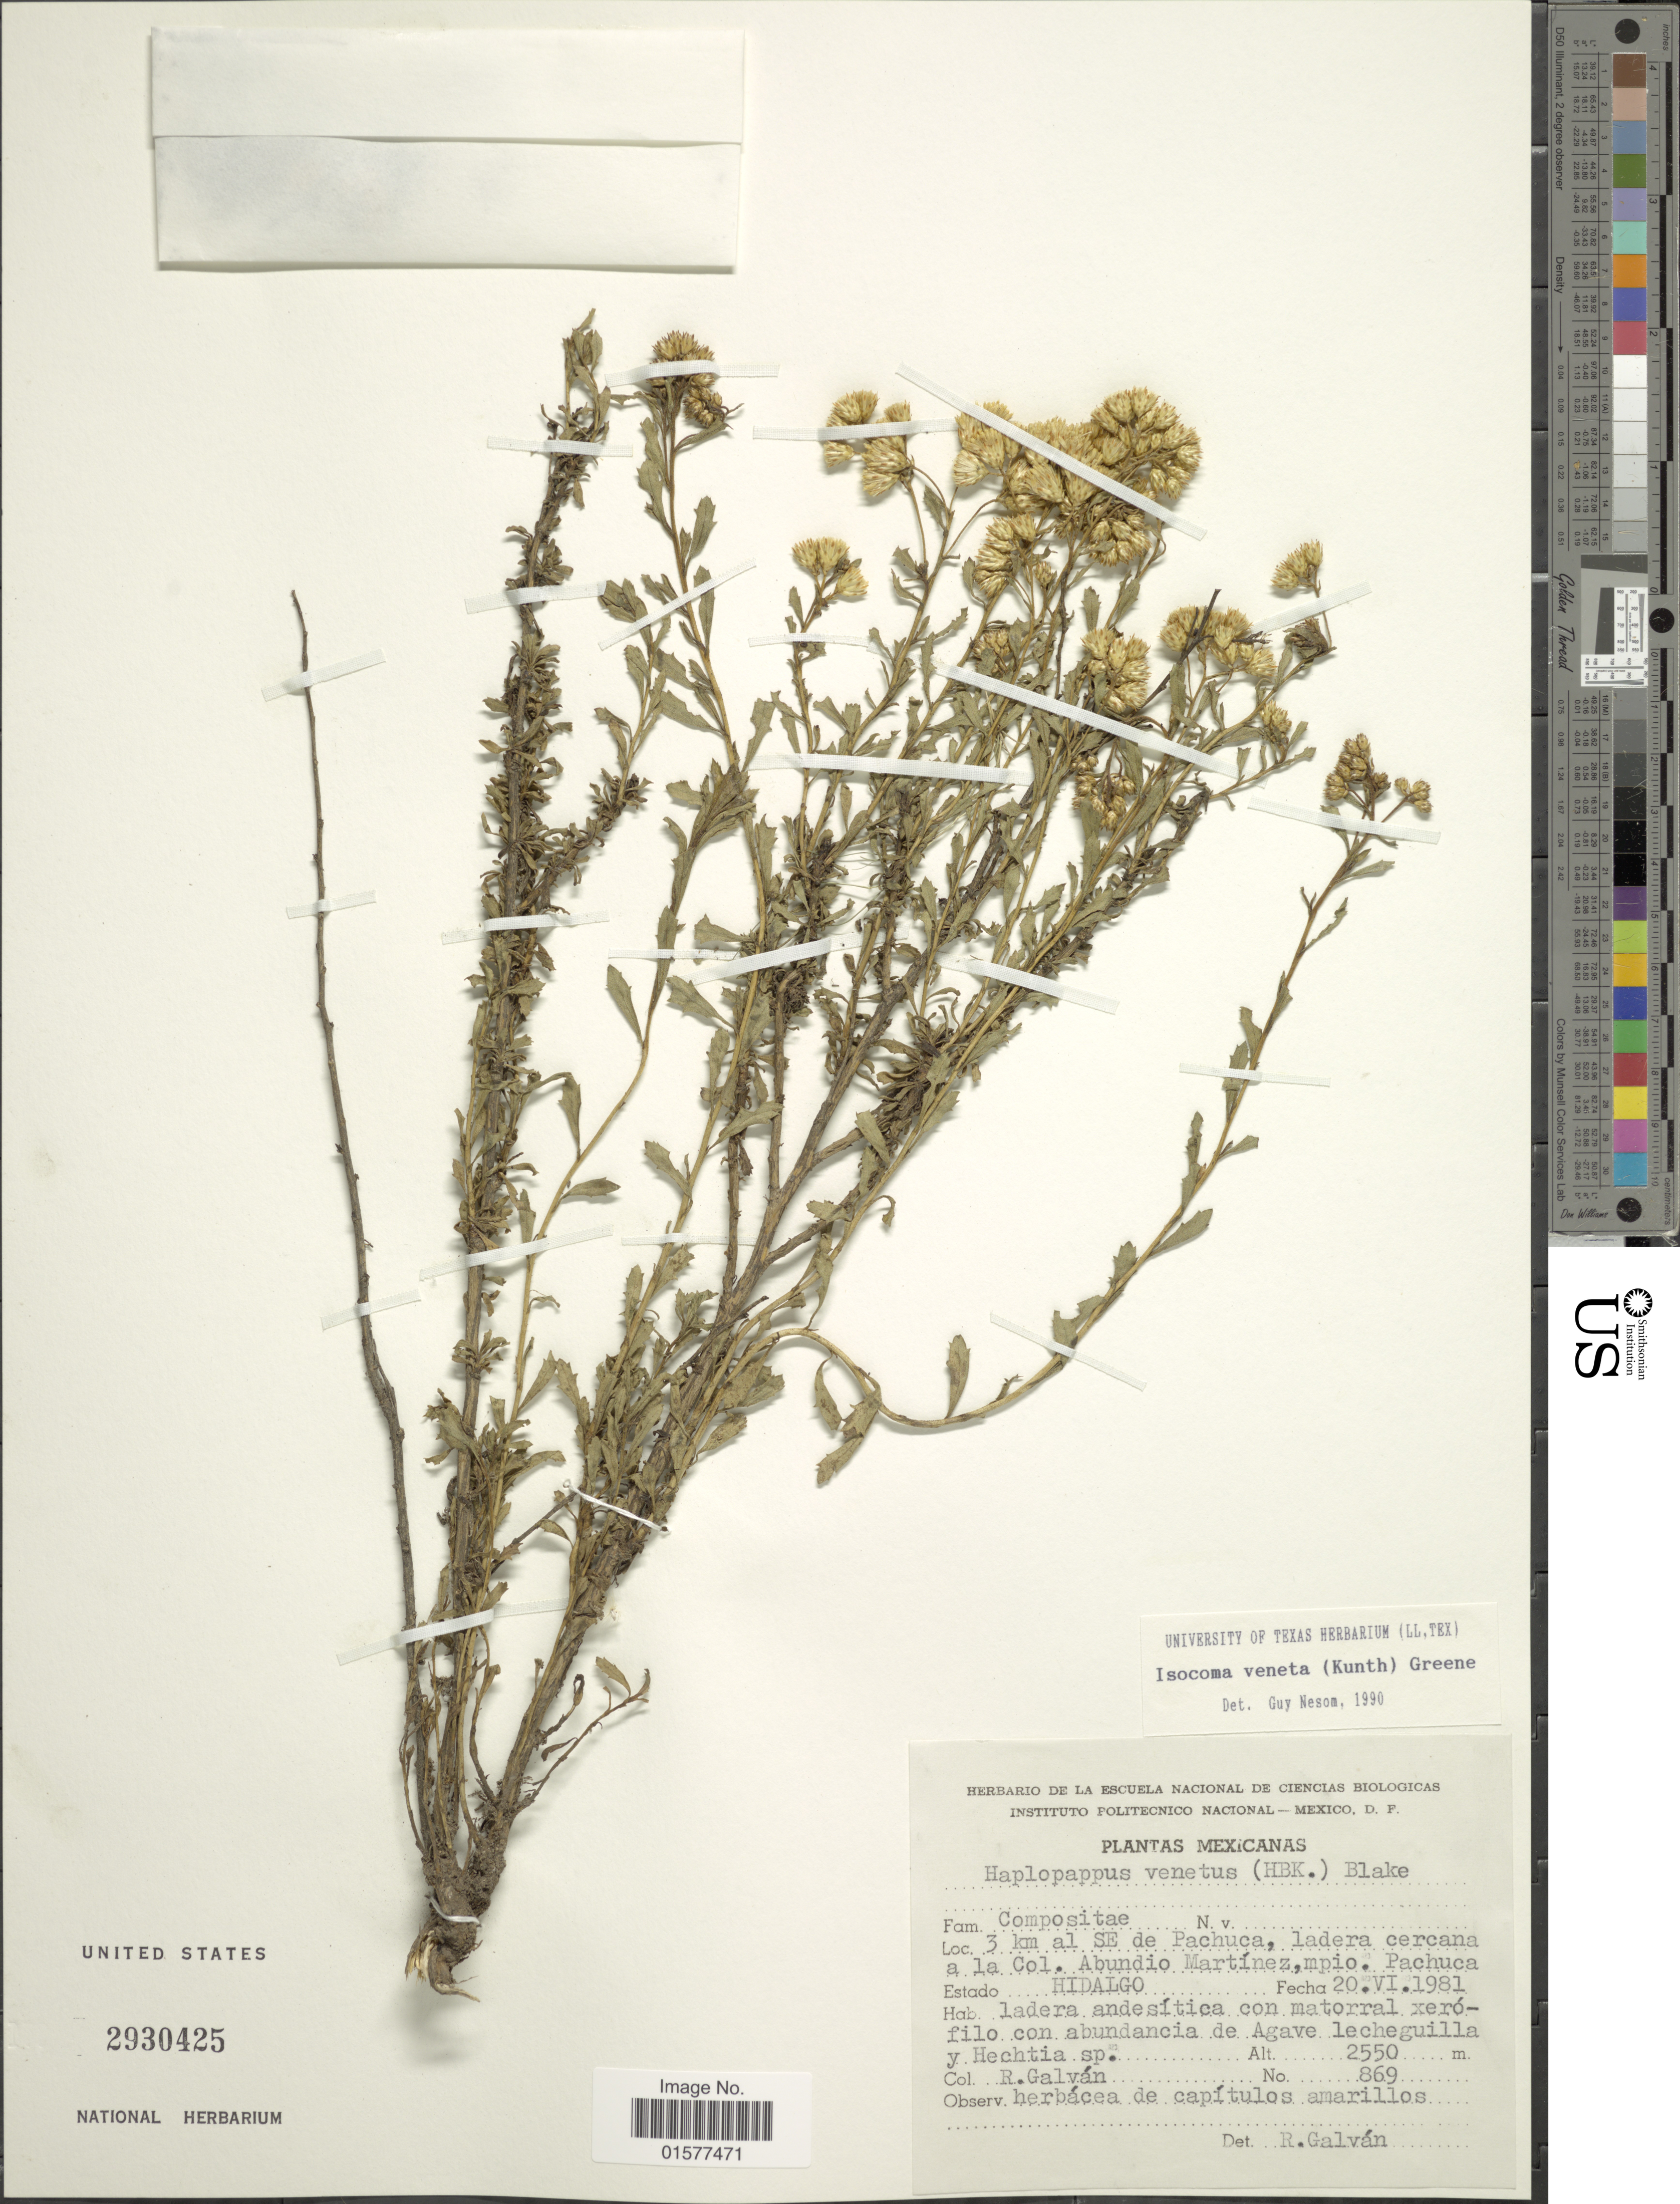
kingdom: Plantae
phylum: Tracheophyta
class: Magnoliopsida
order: Asterales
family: Asteraceae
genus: Isocoma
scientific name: Isocoma veneta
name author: (Kunth) Greene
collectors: R. Galván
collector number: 869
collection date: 1981-06-20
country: Mexico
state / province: Hidalgo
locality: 3 km al SE de pachuca, ladera cercana a la Col. Abundio Martinez, mpio. Pachuca, Estado Hidalgo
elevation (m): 2550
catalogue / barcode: US 2930425